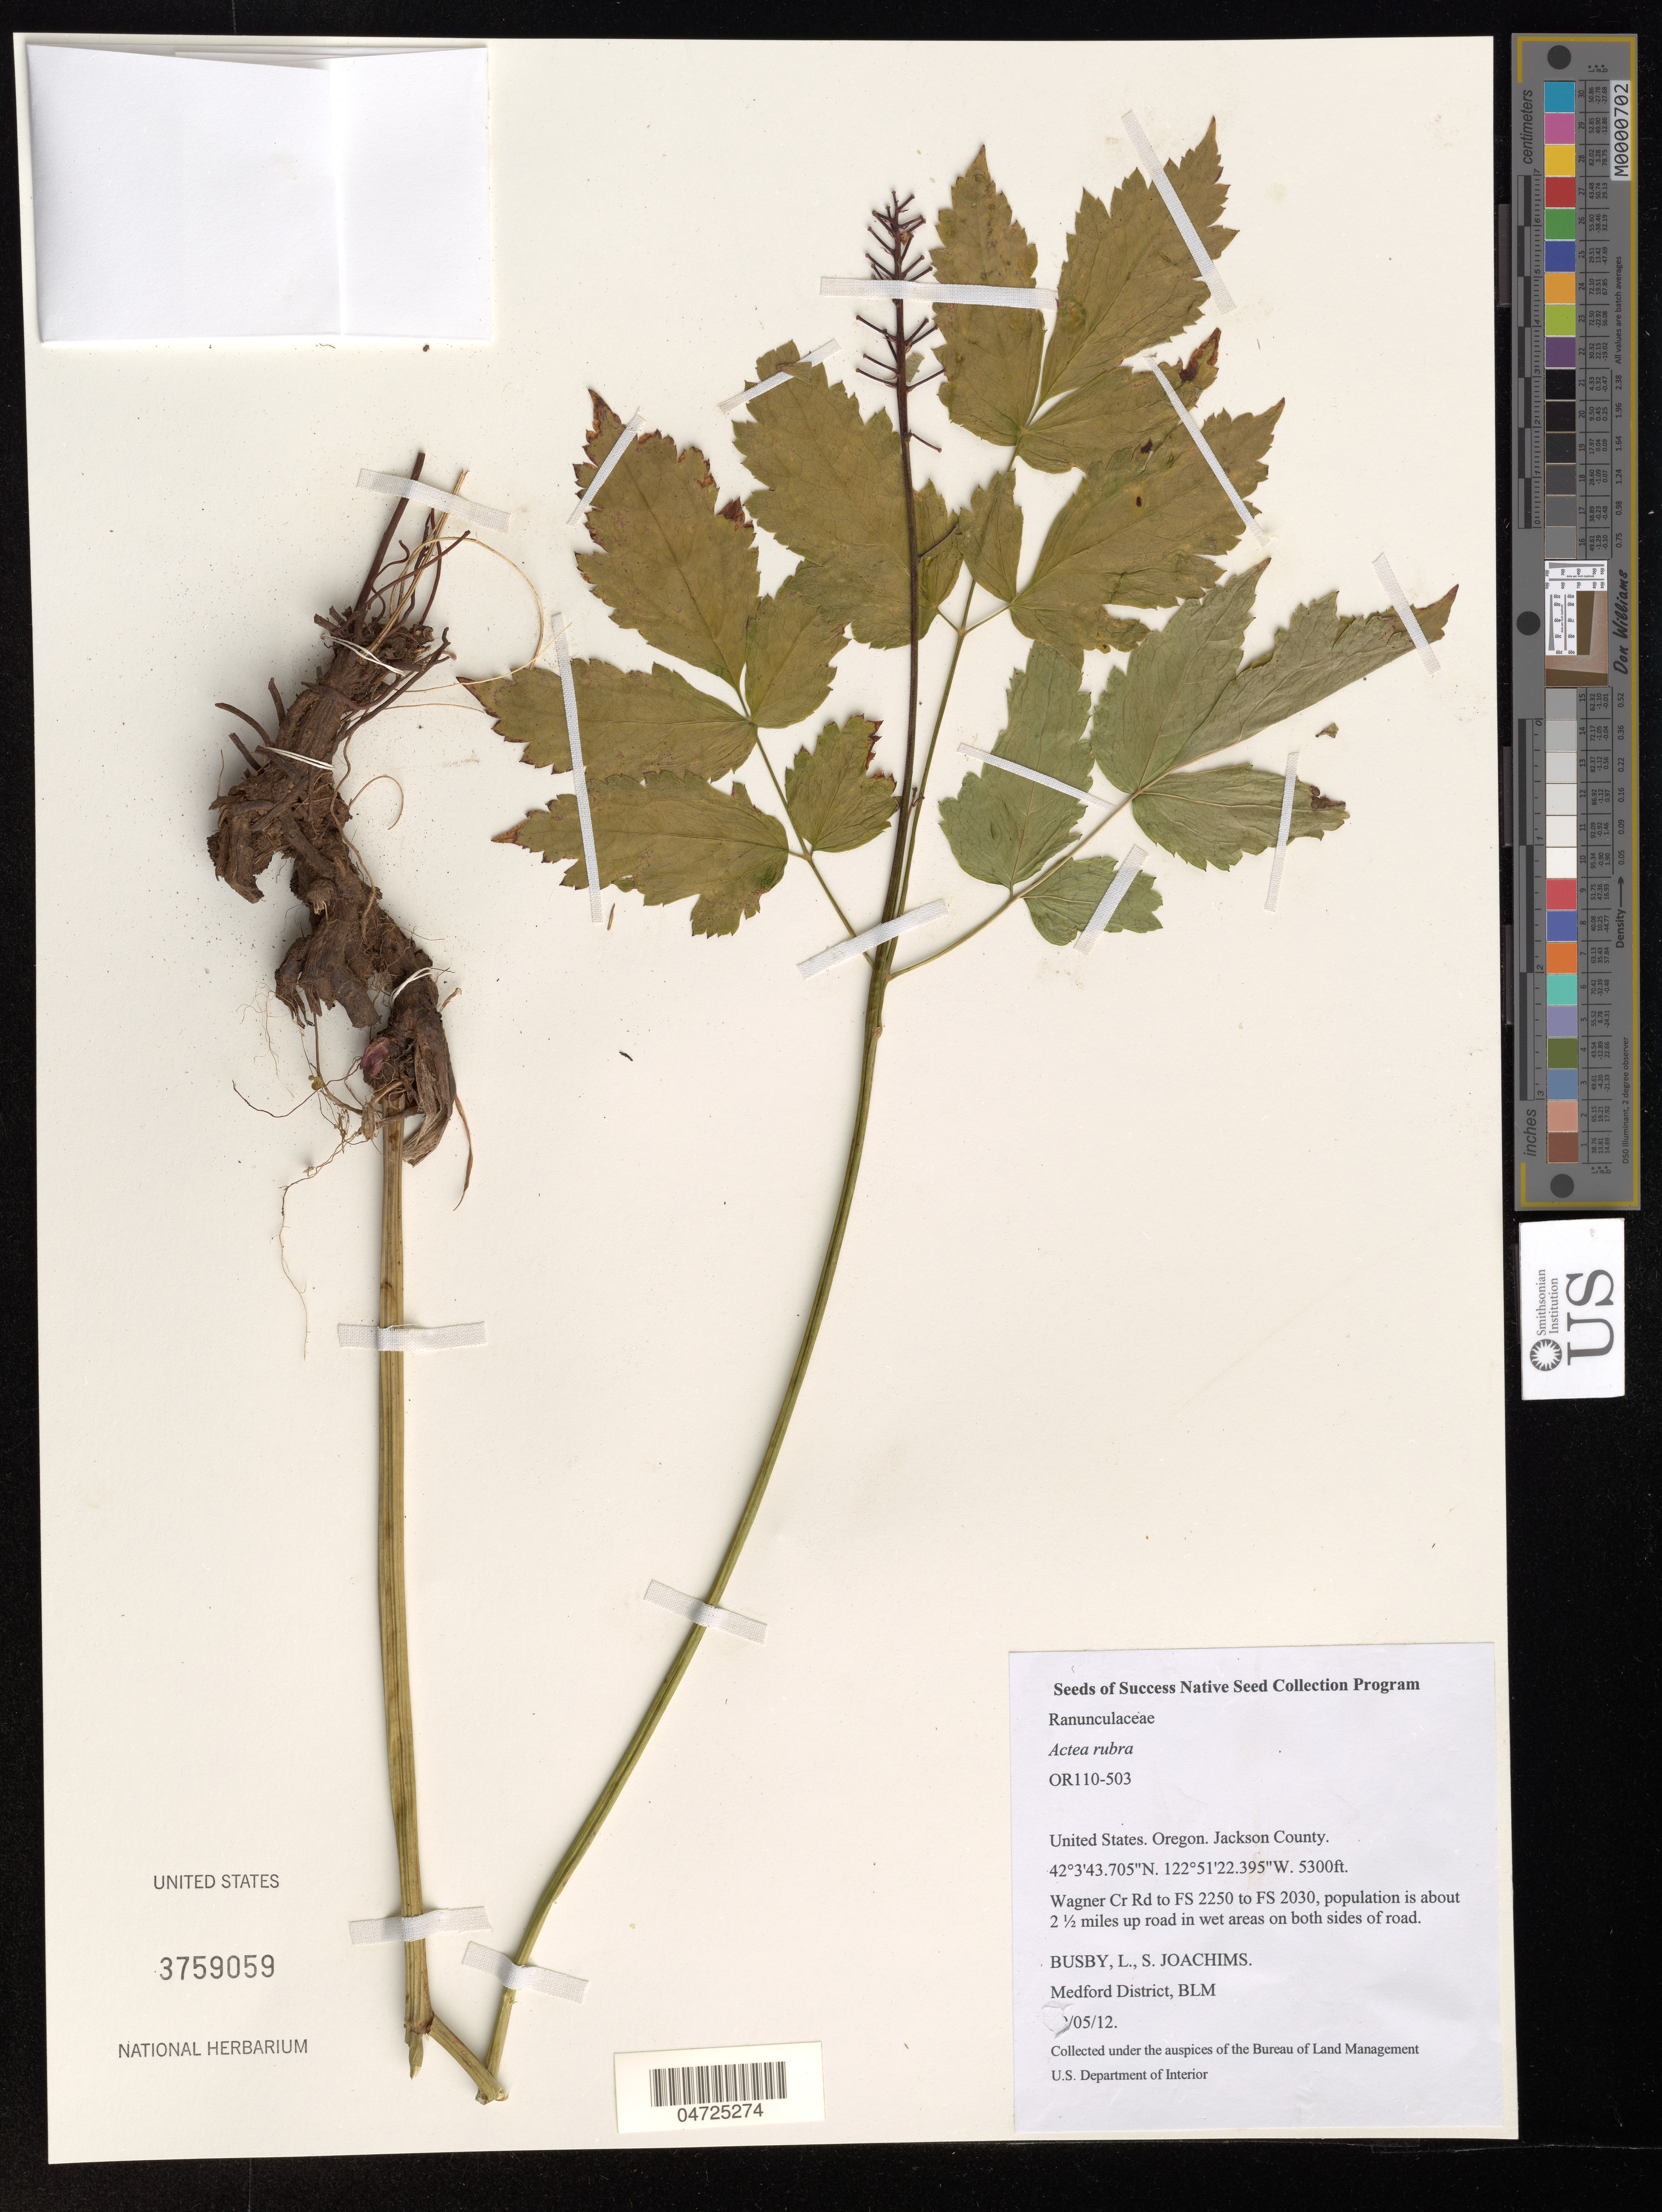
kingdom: Plantae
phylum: Tracheophyta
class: Magnoliopsida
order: Ranunculales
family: Ranunculaceae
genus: Actaea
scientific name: Actaea rubra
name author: (Aiton) Willd.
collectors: L. Busby & S. Joachims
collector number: OR110-503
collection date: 2012-05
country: United States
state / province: Oregon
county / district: Jackson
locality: Jackson County. Wagner Cr Rd to FS 2250 to FS 2030, population is about 2½ miles up road in wet areas on both sides of road.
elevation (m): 1615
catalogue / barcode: US 3759059